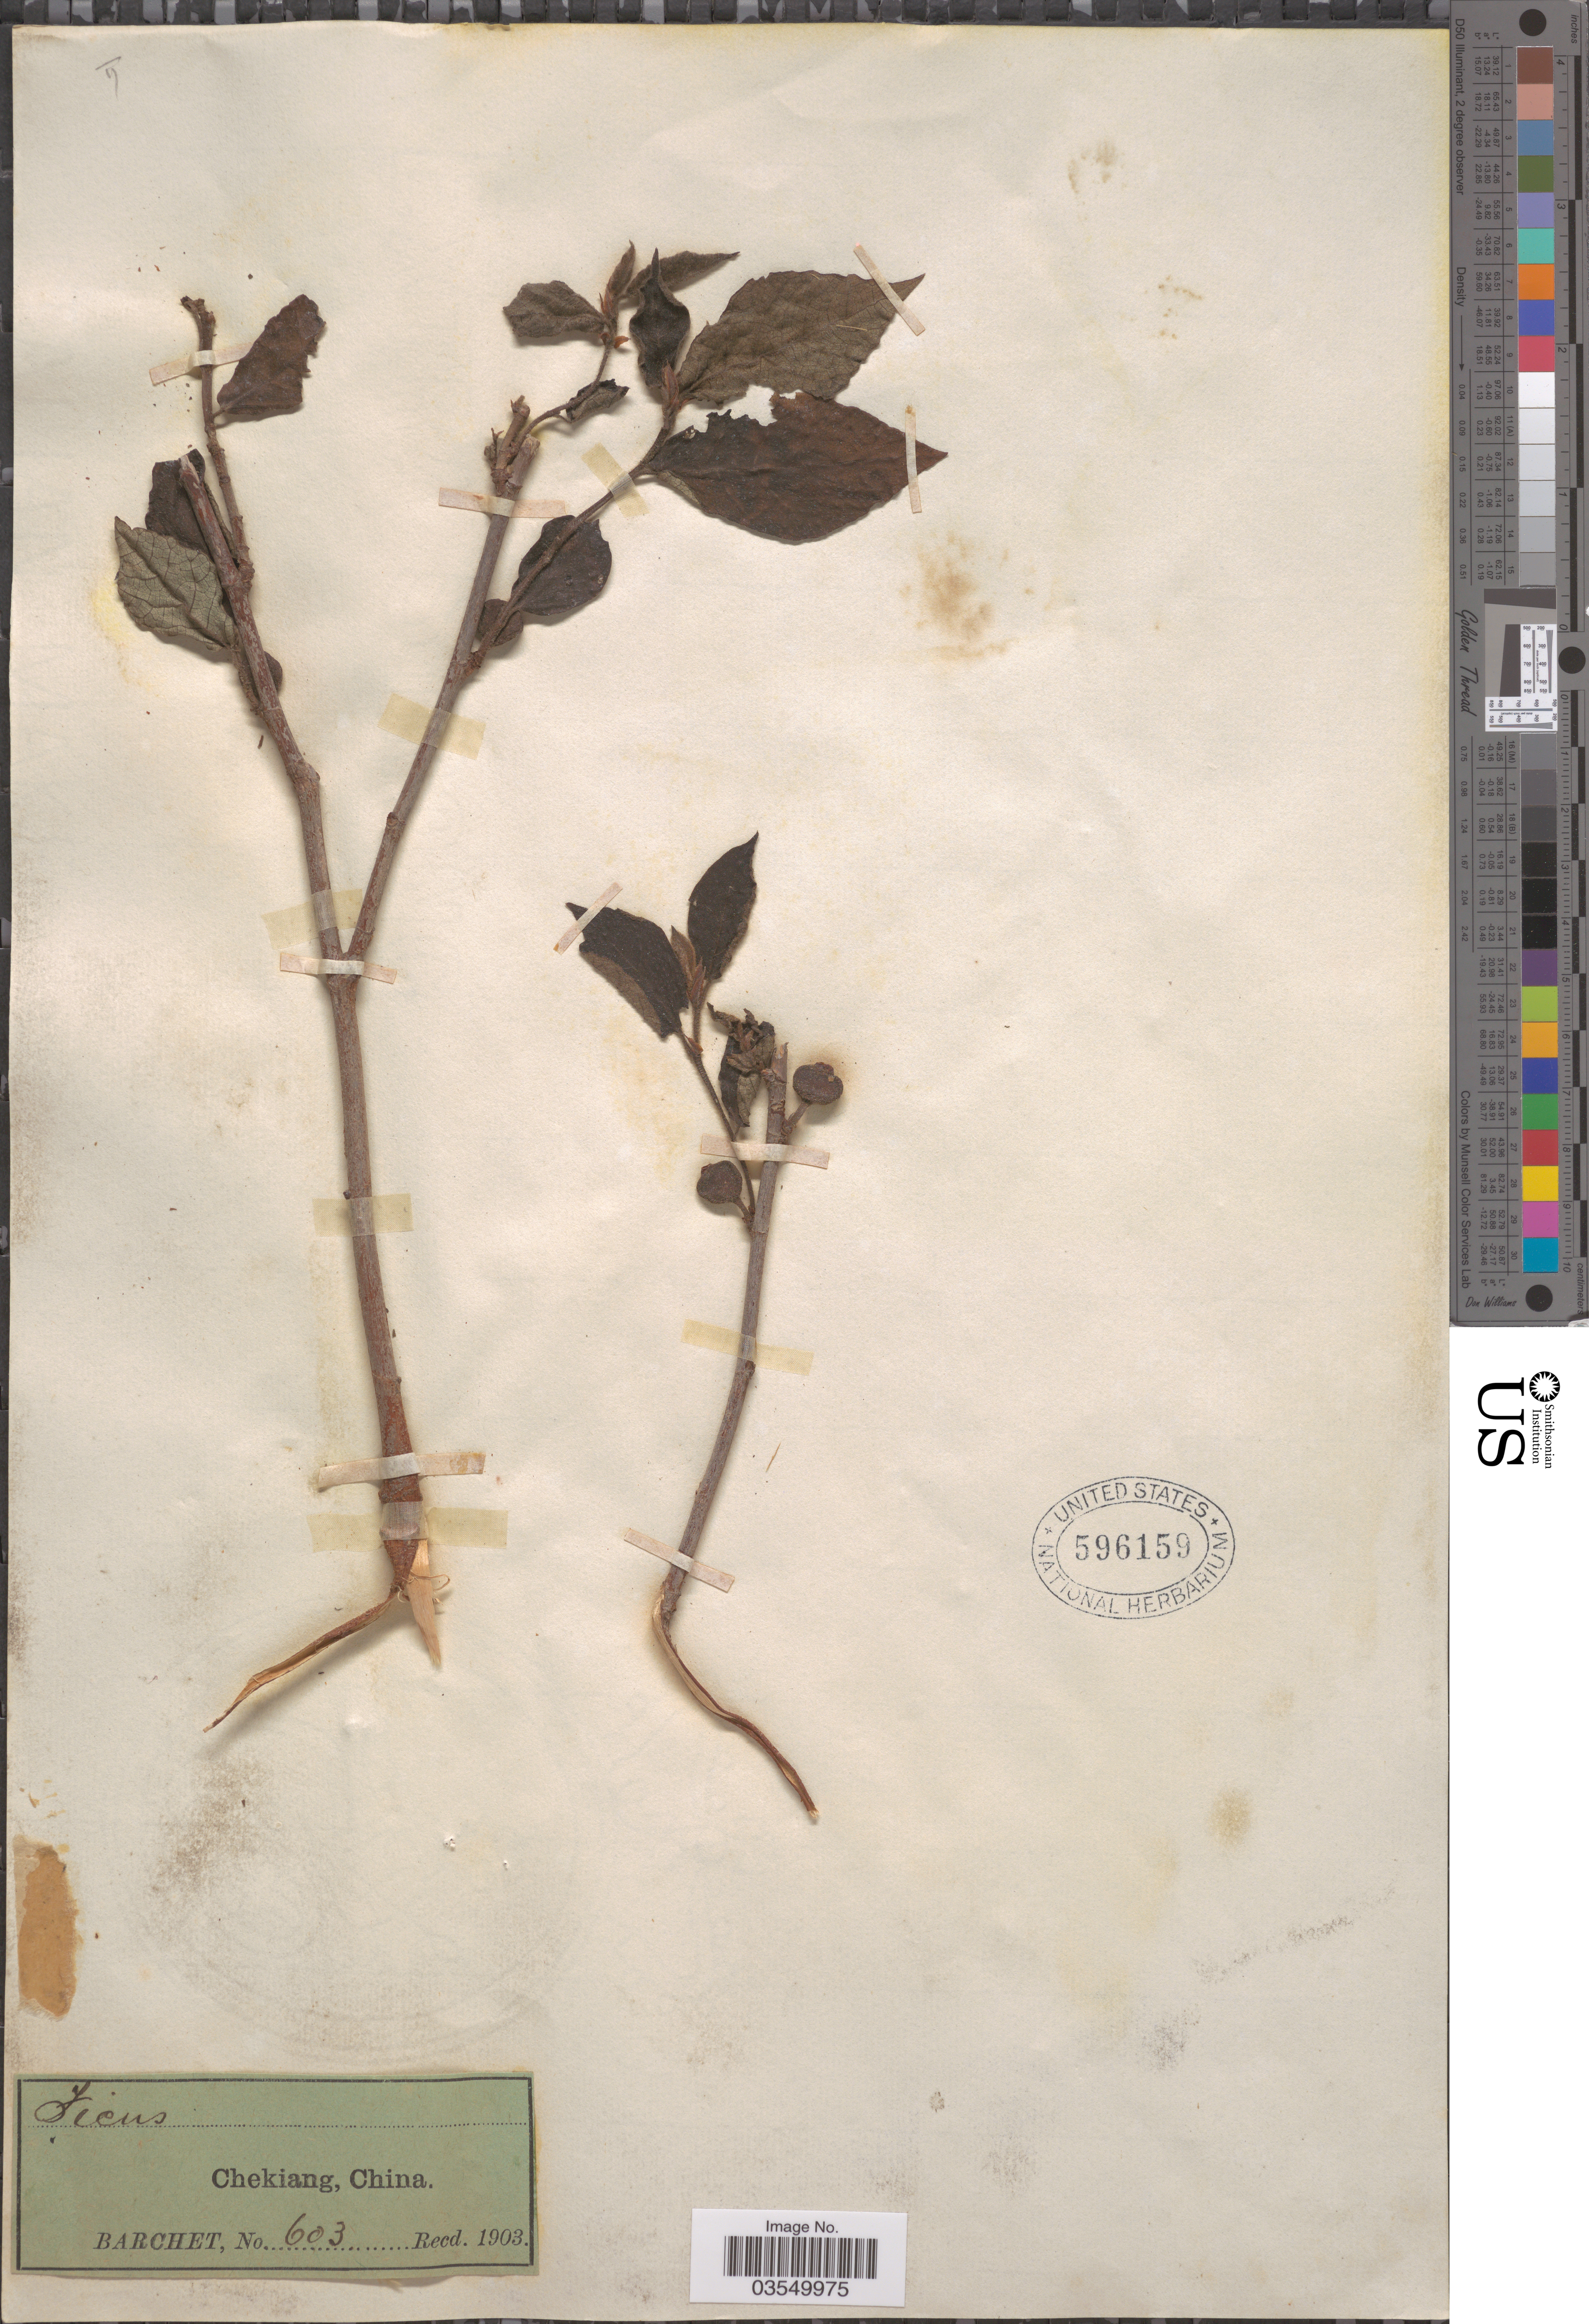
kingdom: Plantae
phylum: Tracheophyta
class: Magnoliopsida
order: Rosales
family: Moraceae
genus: Ficus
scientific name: Ficus erecta var. beecheyana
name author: (Hook. & Arn.) King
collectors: Barchet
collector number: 603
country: China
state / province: Zhejiang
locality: Chekiang.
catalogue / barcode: US 596159